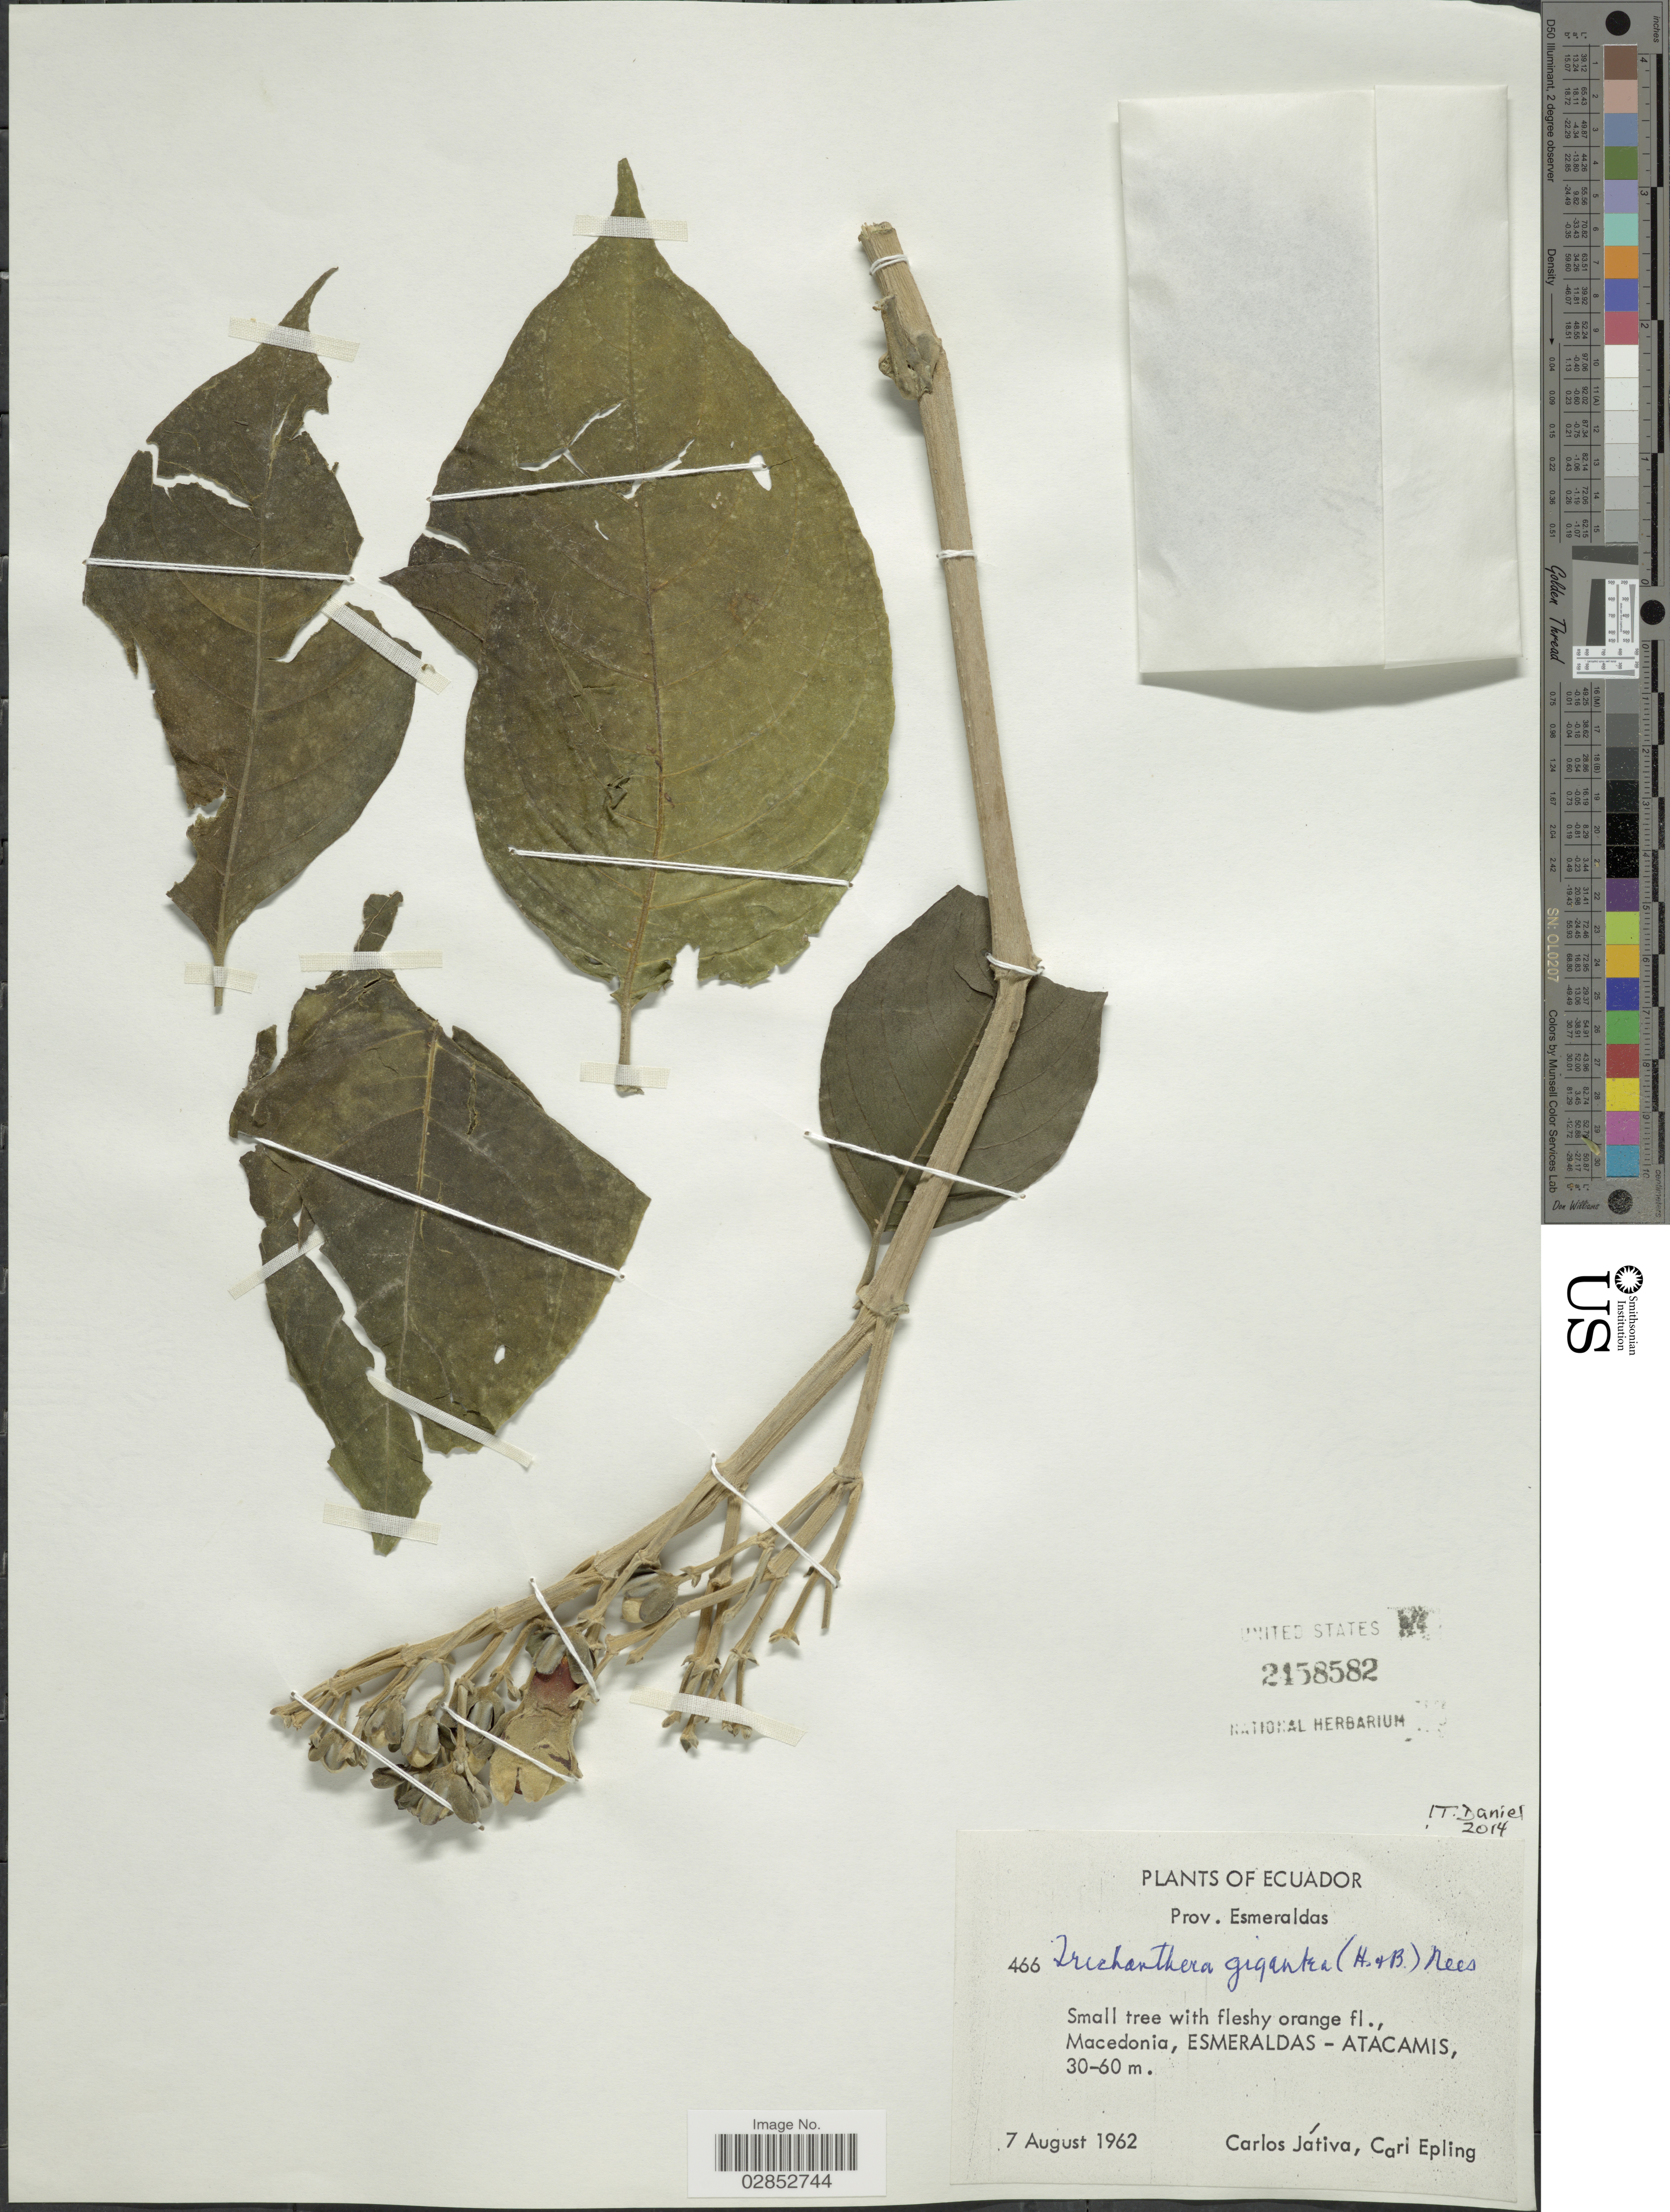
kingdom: Plantae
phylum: Tracheophyta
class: Magnoliopsida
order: Lamiales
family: Acanthaceae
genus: Trichanthera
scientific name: Trichanthera gigantea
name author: (Bonpl.) Nees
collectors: C. D. Játiva & C. C. Epling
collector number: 466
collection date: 1962-08-07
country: Ecuador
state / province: Esmeraldas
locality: Macedonia, Esmeraldas-Atacamis.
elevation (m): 30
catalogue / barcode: US 2158582